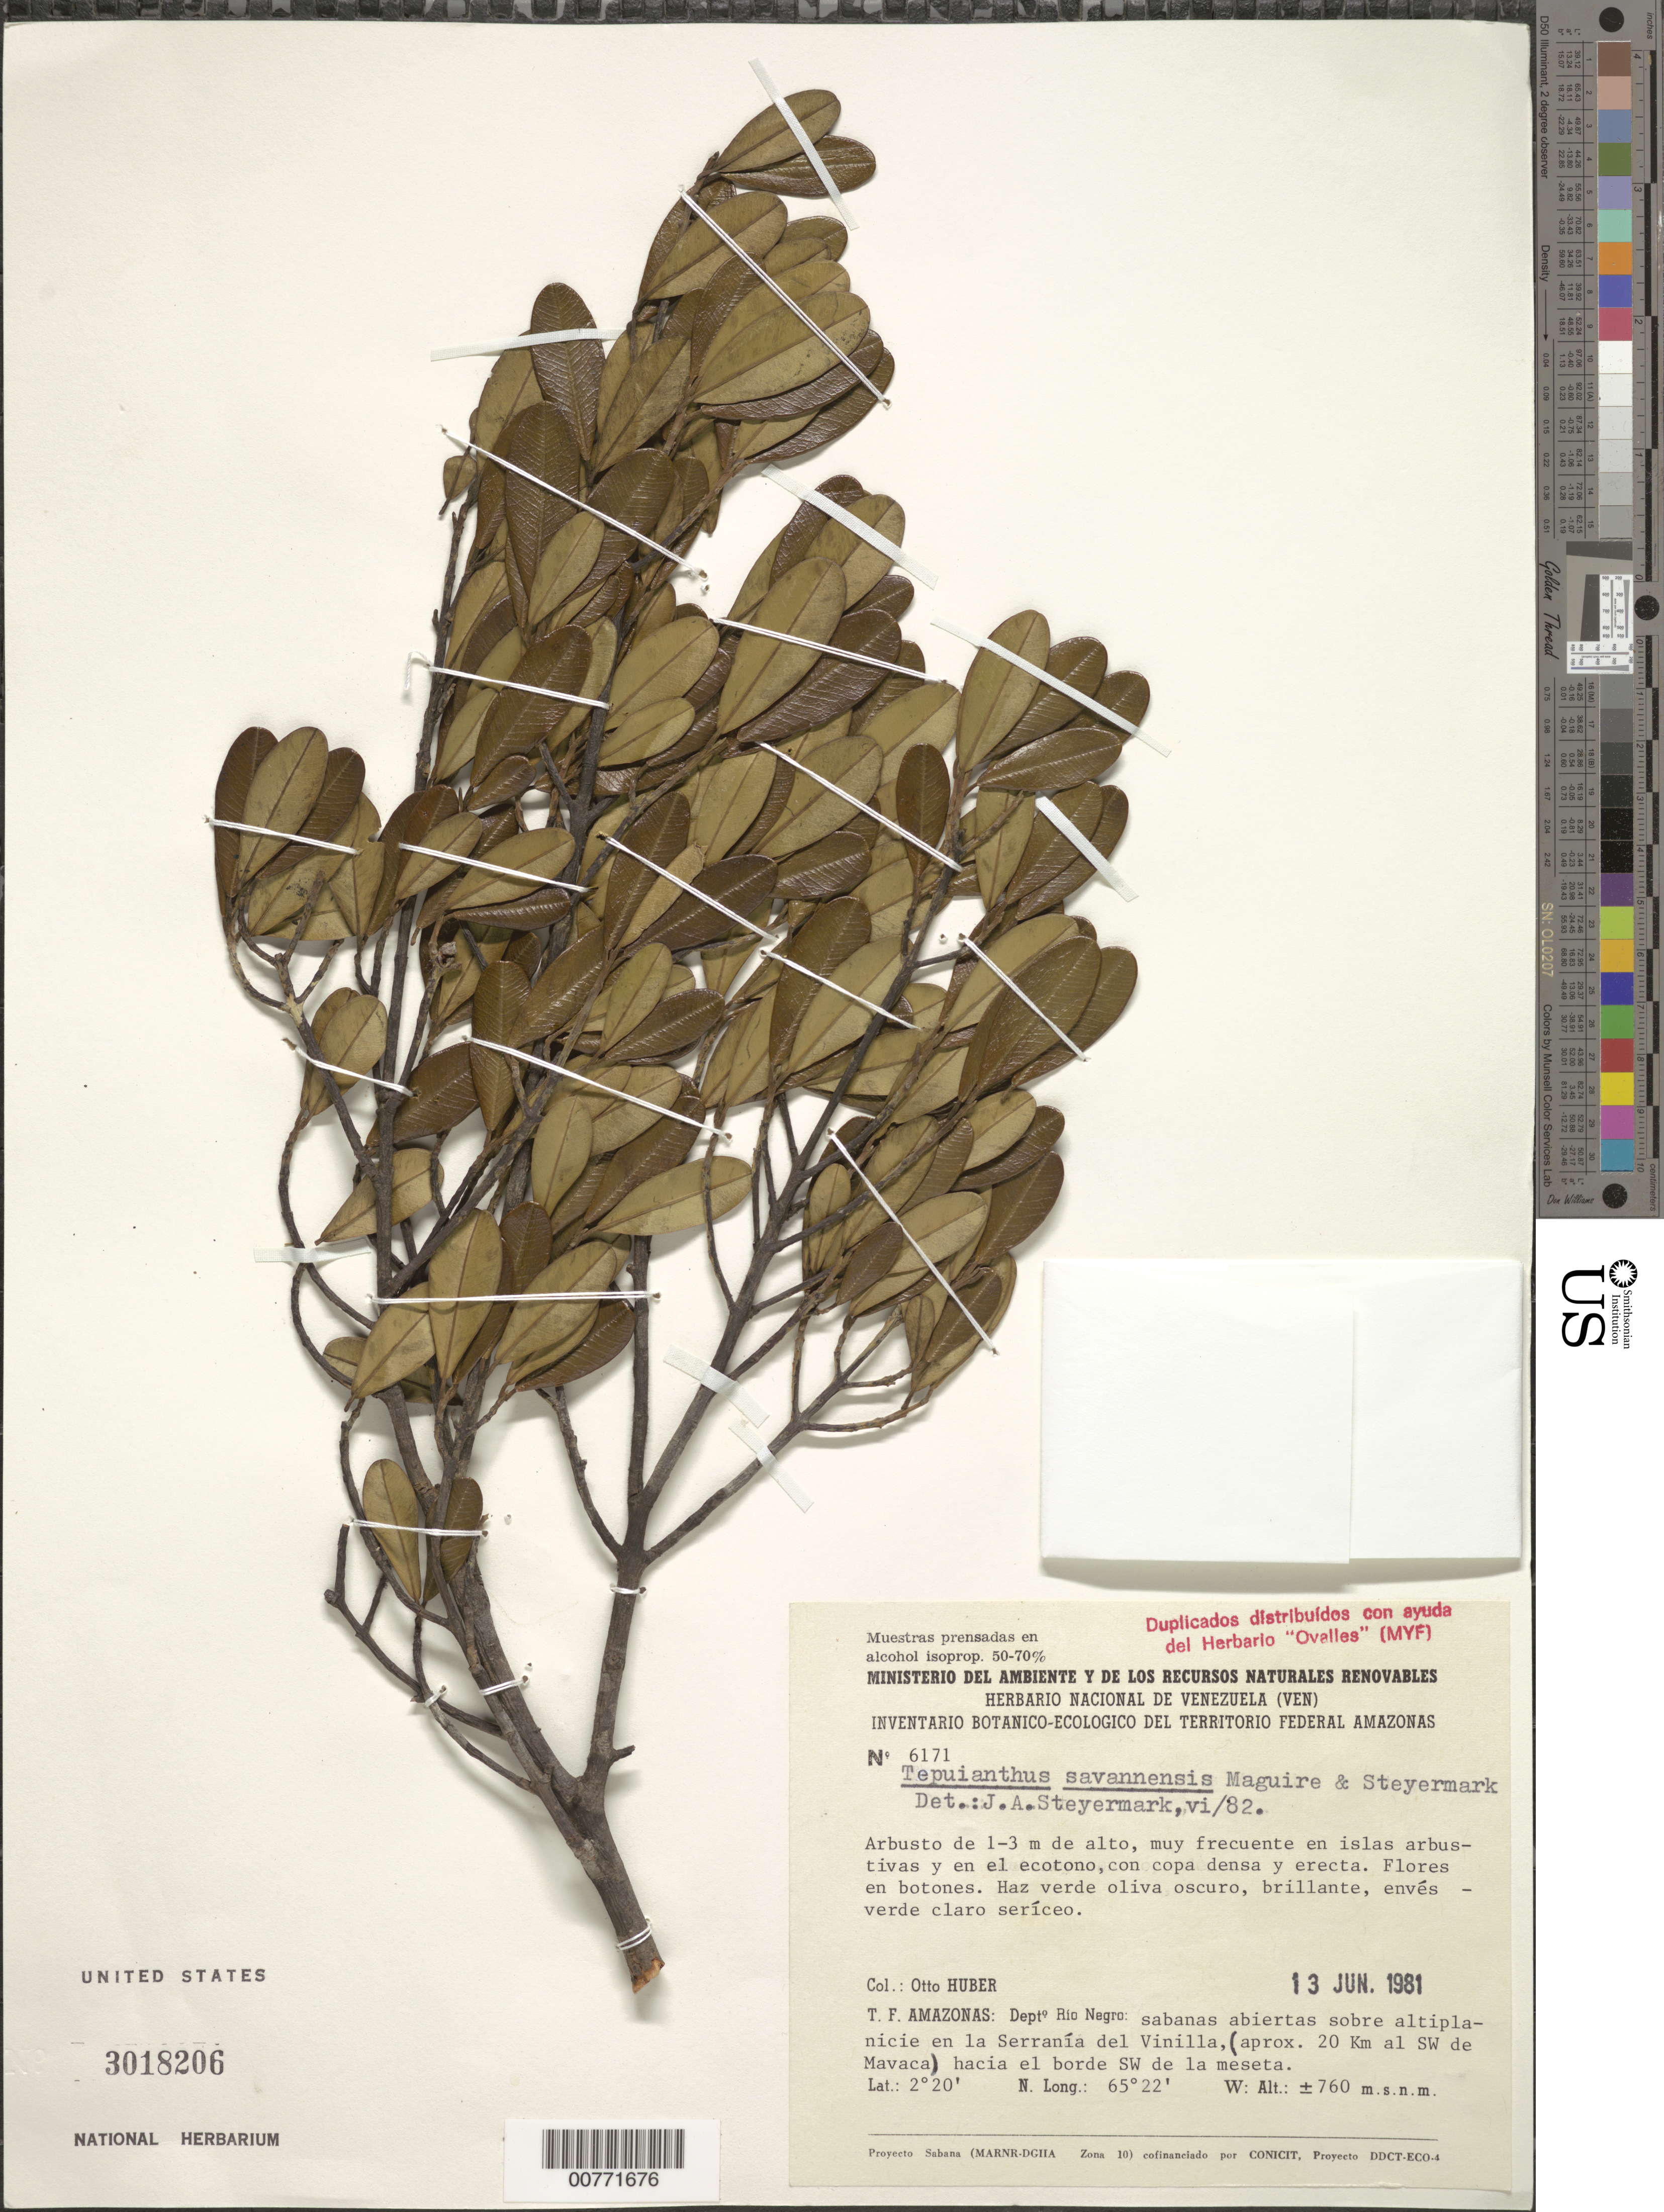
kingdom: Plantae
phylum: Tracheophyta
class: Magnoliopsida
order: Malvales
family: Thymelaeaceae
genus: Tepuianthus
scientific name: Tepuianthus savannensis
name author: Maguire & Steyerm.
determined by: Steyermark, Julian A., (VEN)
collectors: O. Huber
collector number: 6171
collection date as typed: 13-Jun-81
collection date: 1981-06-13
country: Venezuela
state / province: Amazonas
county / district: Río Negro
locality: Serranía del Vinilla, 20 km SW of Mavaca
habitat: En islas arbustivas y en el ecotono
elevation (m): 760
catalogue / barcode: US 3018206